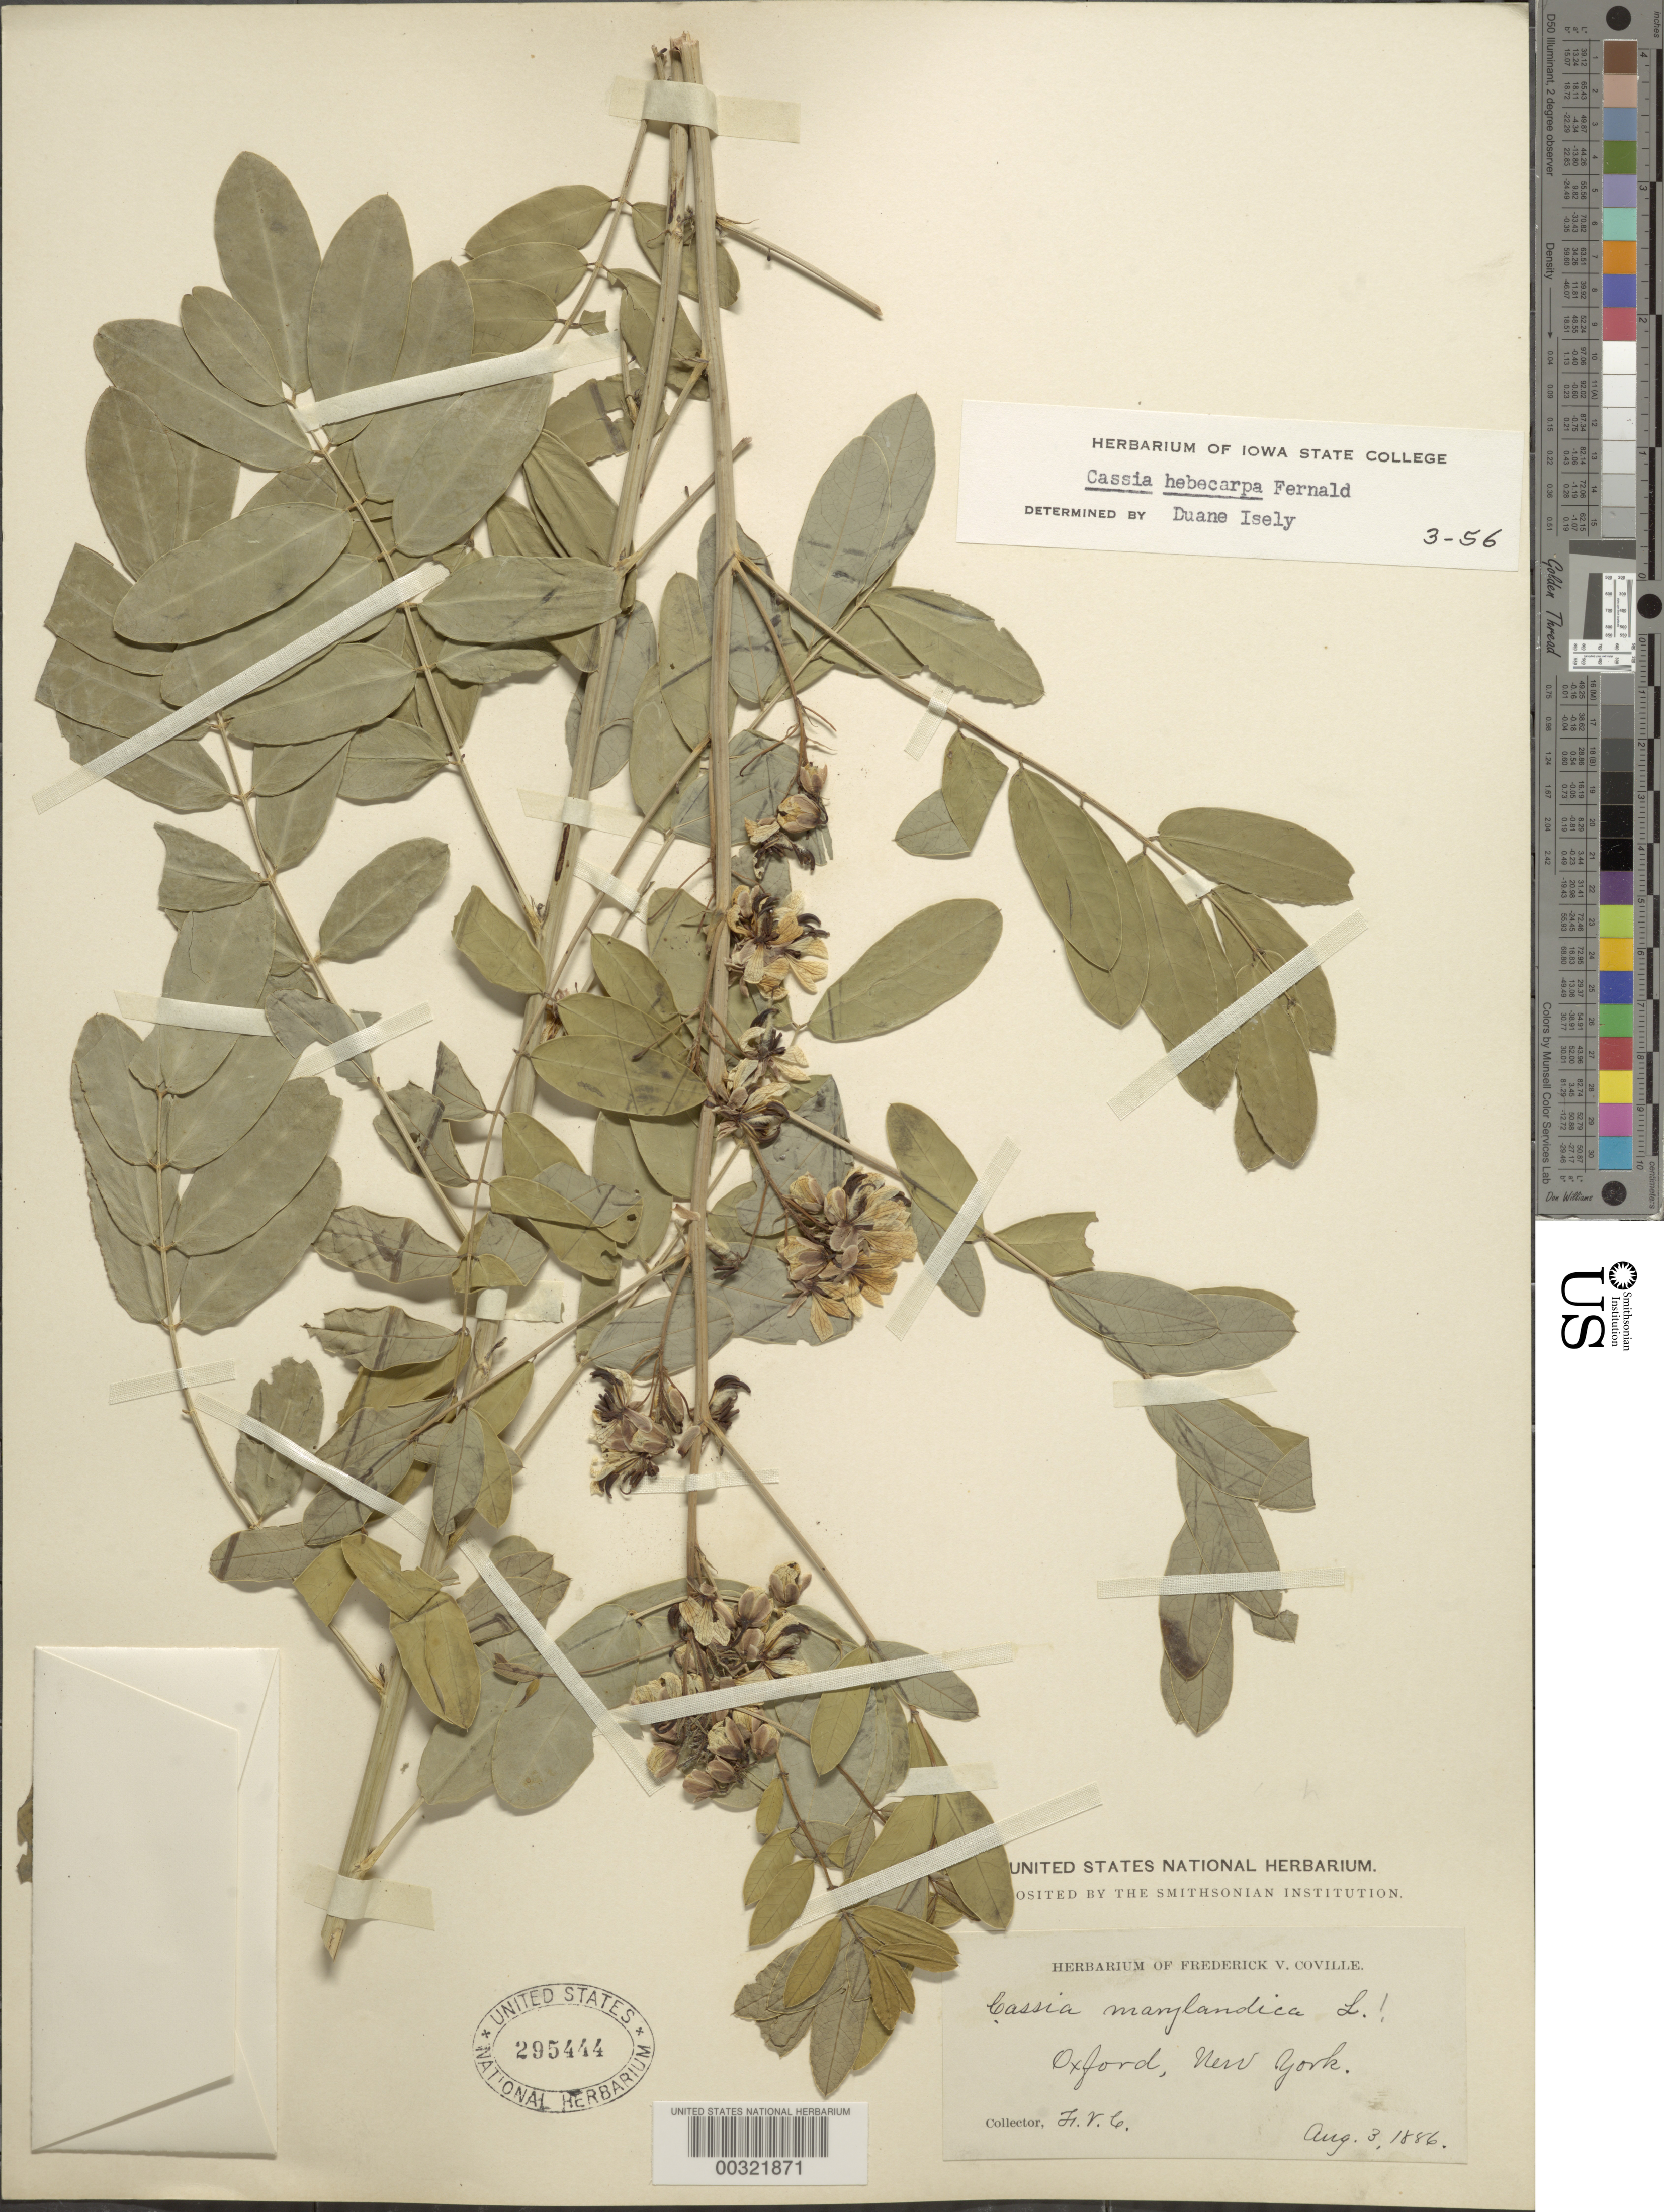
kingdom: Plantae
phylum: Tracheophyta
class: Magnoliopsida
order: Fabales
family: Fabaceae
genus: Senna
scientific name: Senna hebecarpa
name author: (Fernald) H.S. Irwin & Barneby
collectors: F. V. Coville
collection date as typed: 03 Aug 1886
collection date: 1886-08-03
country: United States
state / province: New York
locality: Oxford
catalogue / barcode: US 295444